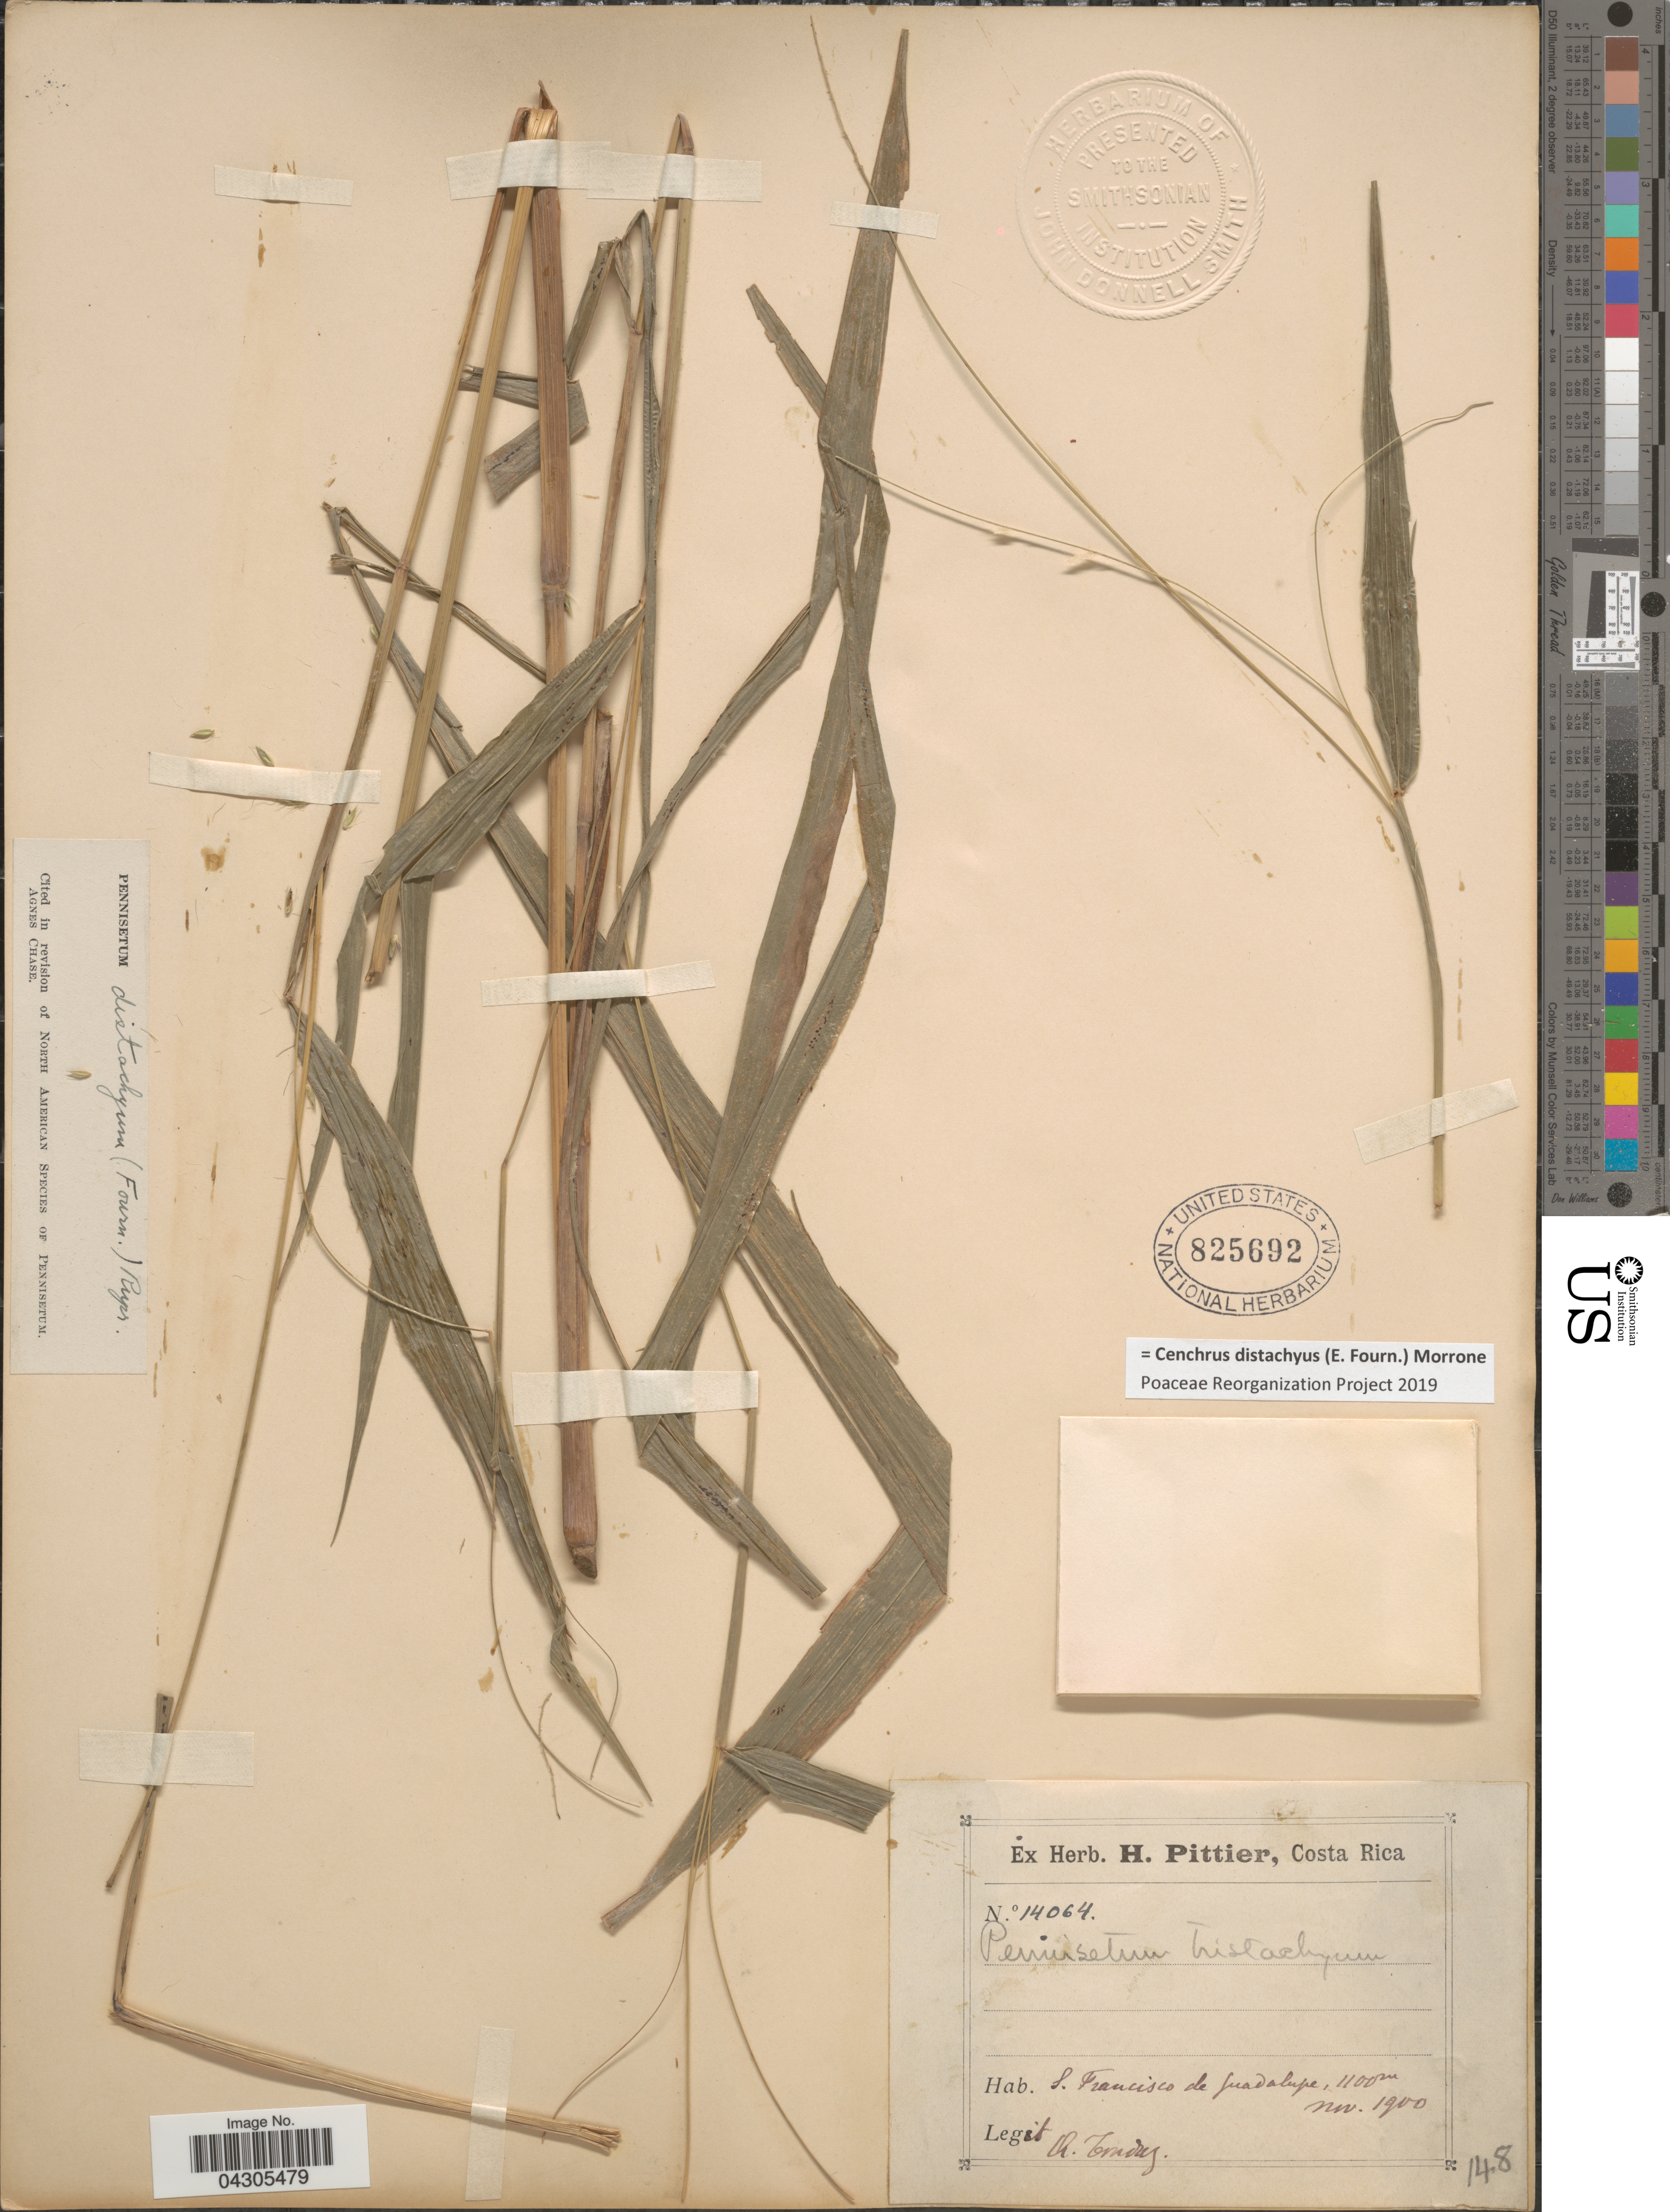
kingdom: Plantae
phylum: Tracheophyta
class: Liliopsida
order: Poales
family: Poaceae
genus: Cenchrus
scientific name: Cenchrus distachyus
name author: (E. Fourn.) Morrone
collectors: A. Tonduz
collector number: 14064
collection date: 1900-11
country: Costa Rica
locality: S. Francisco de Guadalupe.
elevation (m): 1100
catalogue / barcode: US 825692